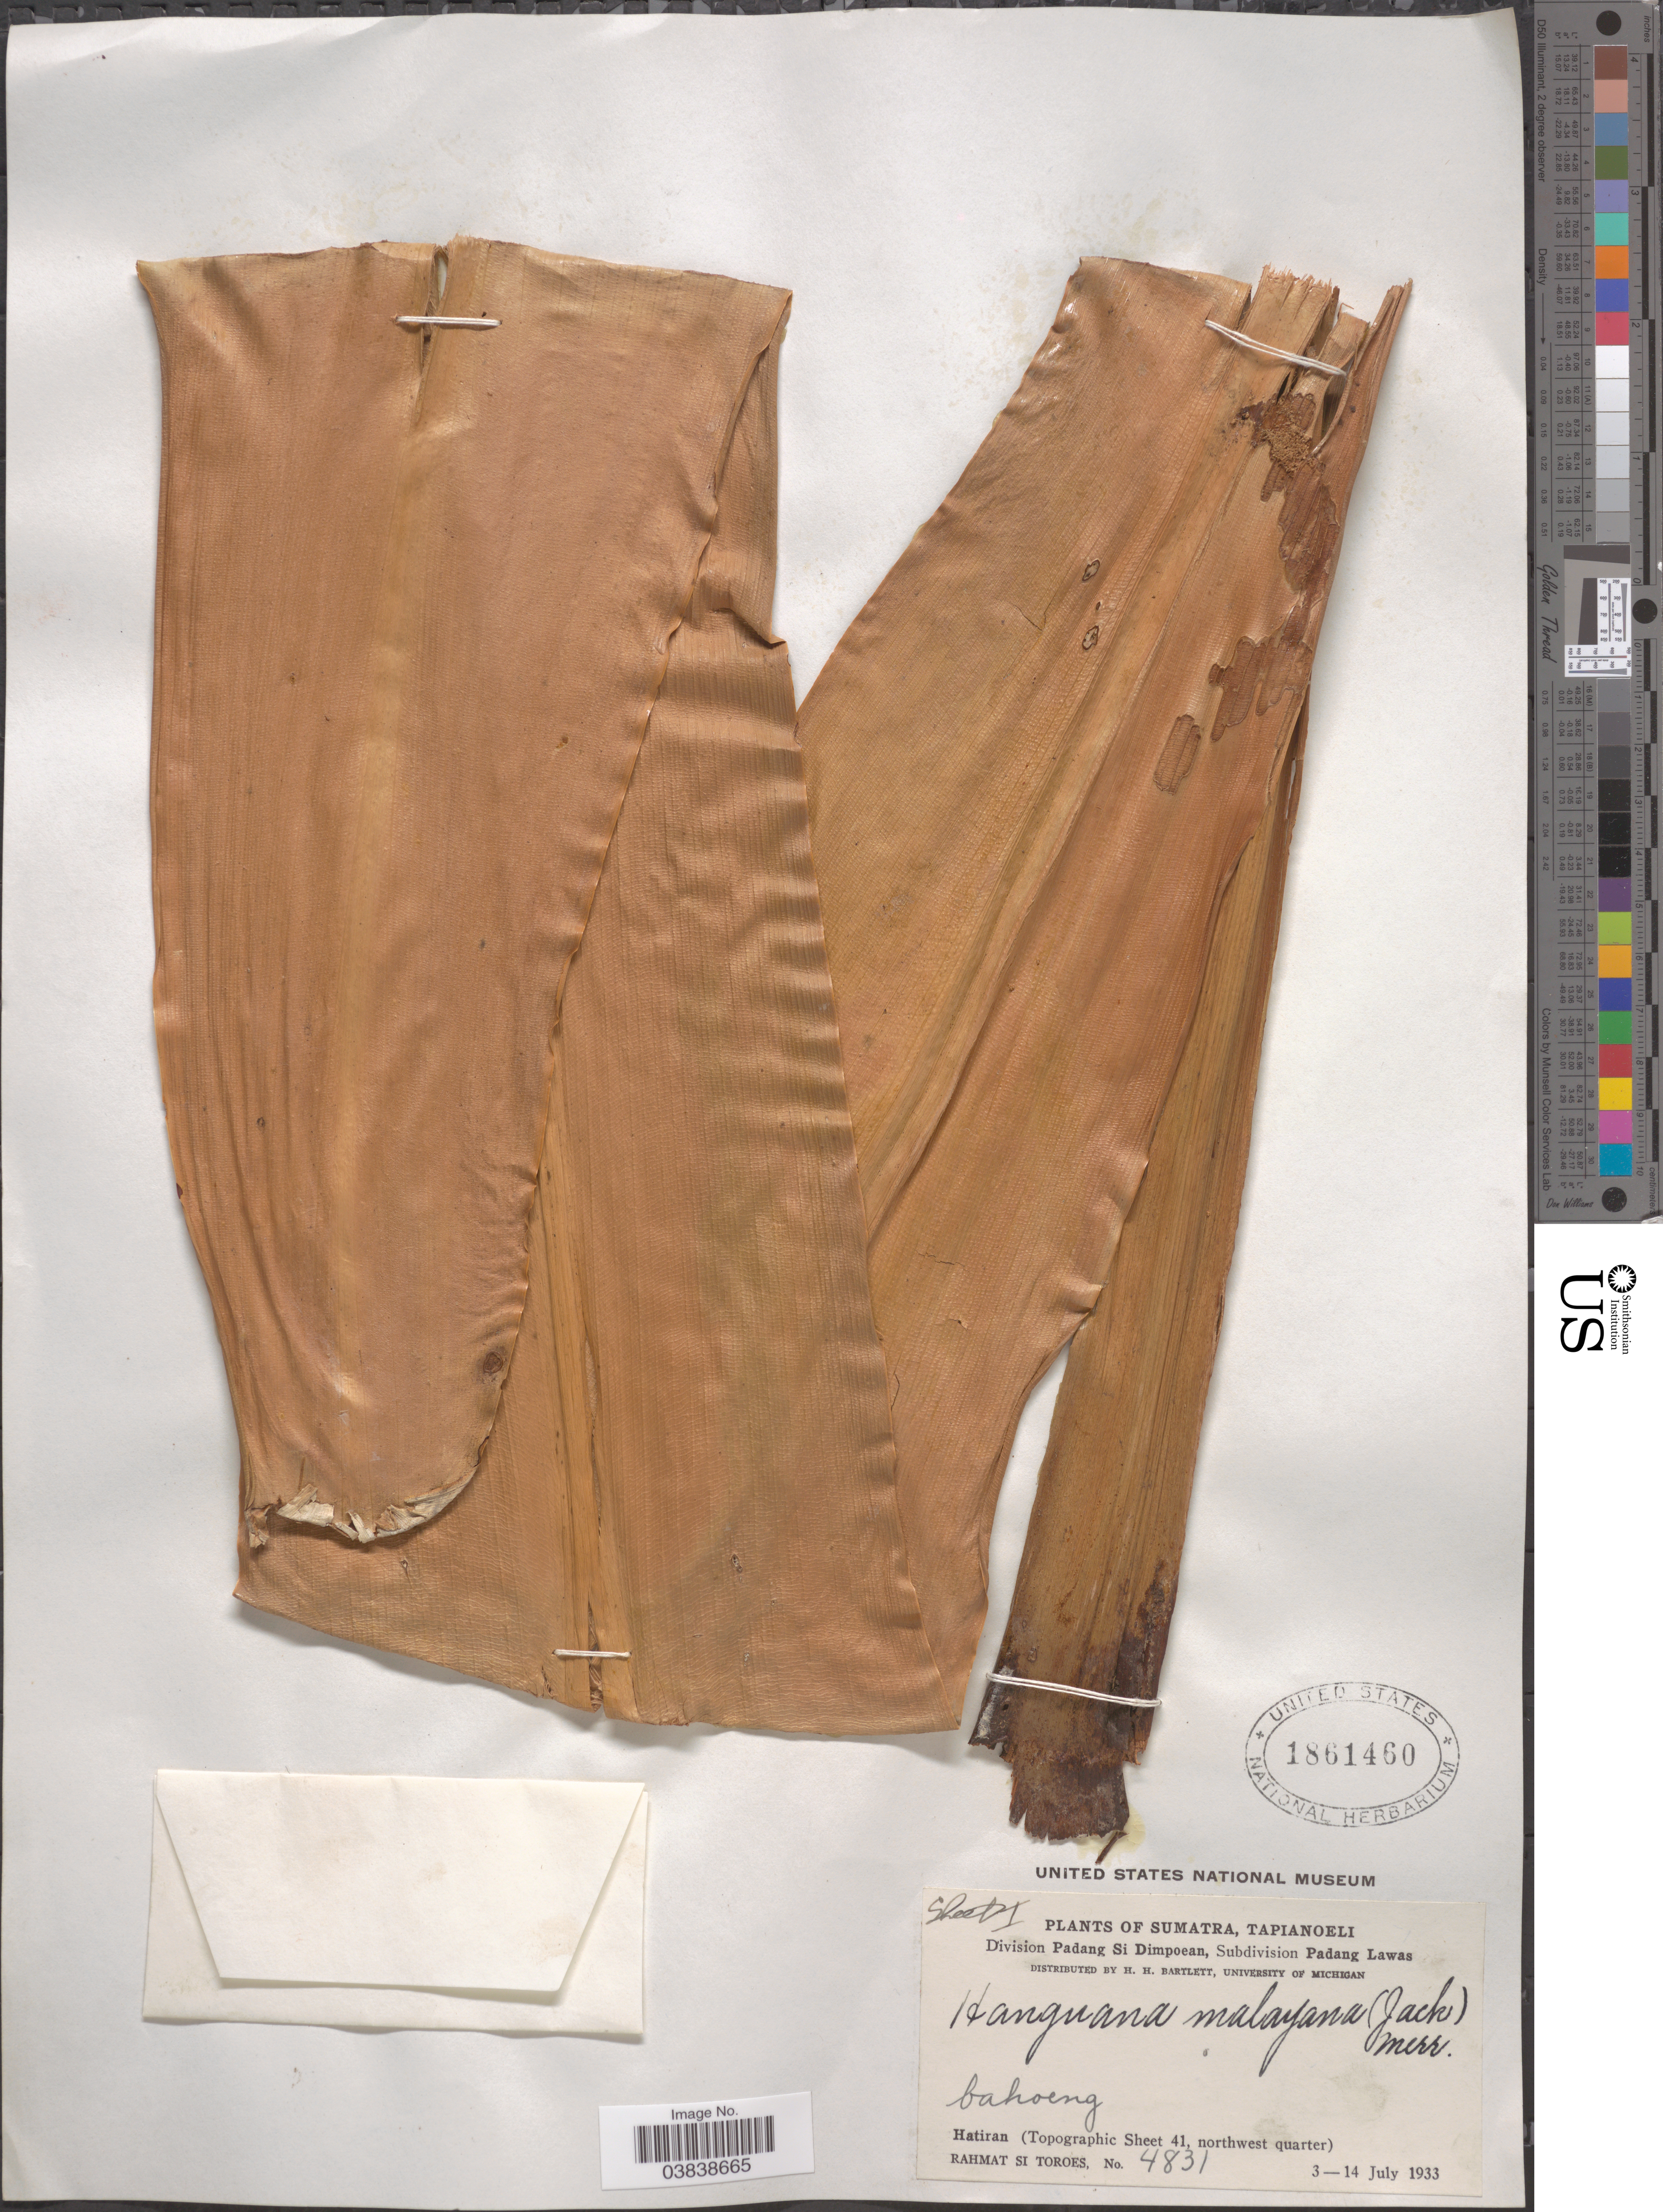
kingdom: Plantae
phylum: Tracheophyta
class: Liliopsida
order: Commelinales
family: Hanguanaceae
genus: Hanguana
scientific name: Hanguana malayana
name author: (Jack) Merr.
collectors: Rahmat Si Boeea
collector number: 4831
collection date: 1933-07-03/1933-07-14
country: Indonesia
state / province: Sumatra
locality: Tapianoeli. Division Padang Si Dimpoean, Subdivision Padang Lawas. Hatiran (Topographic Sheet 41, northwest quarter).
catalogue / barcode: US 1861460